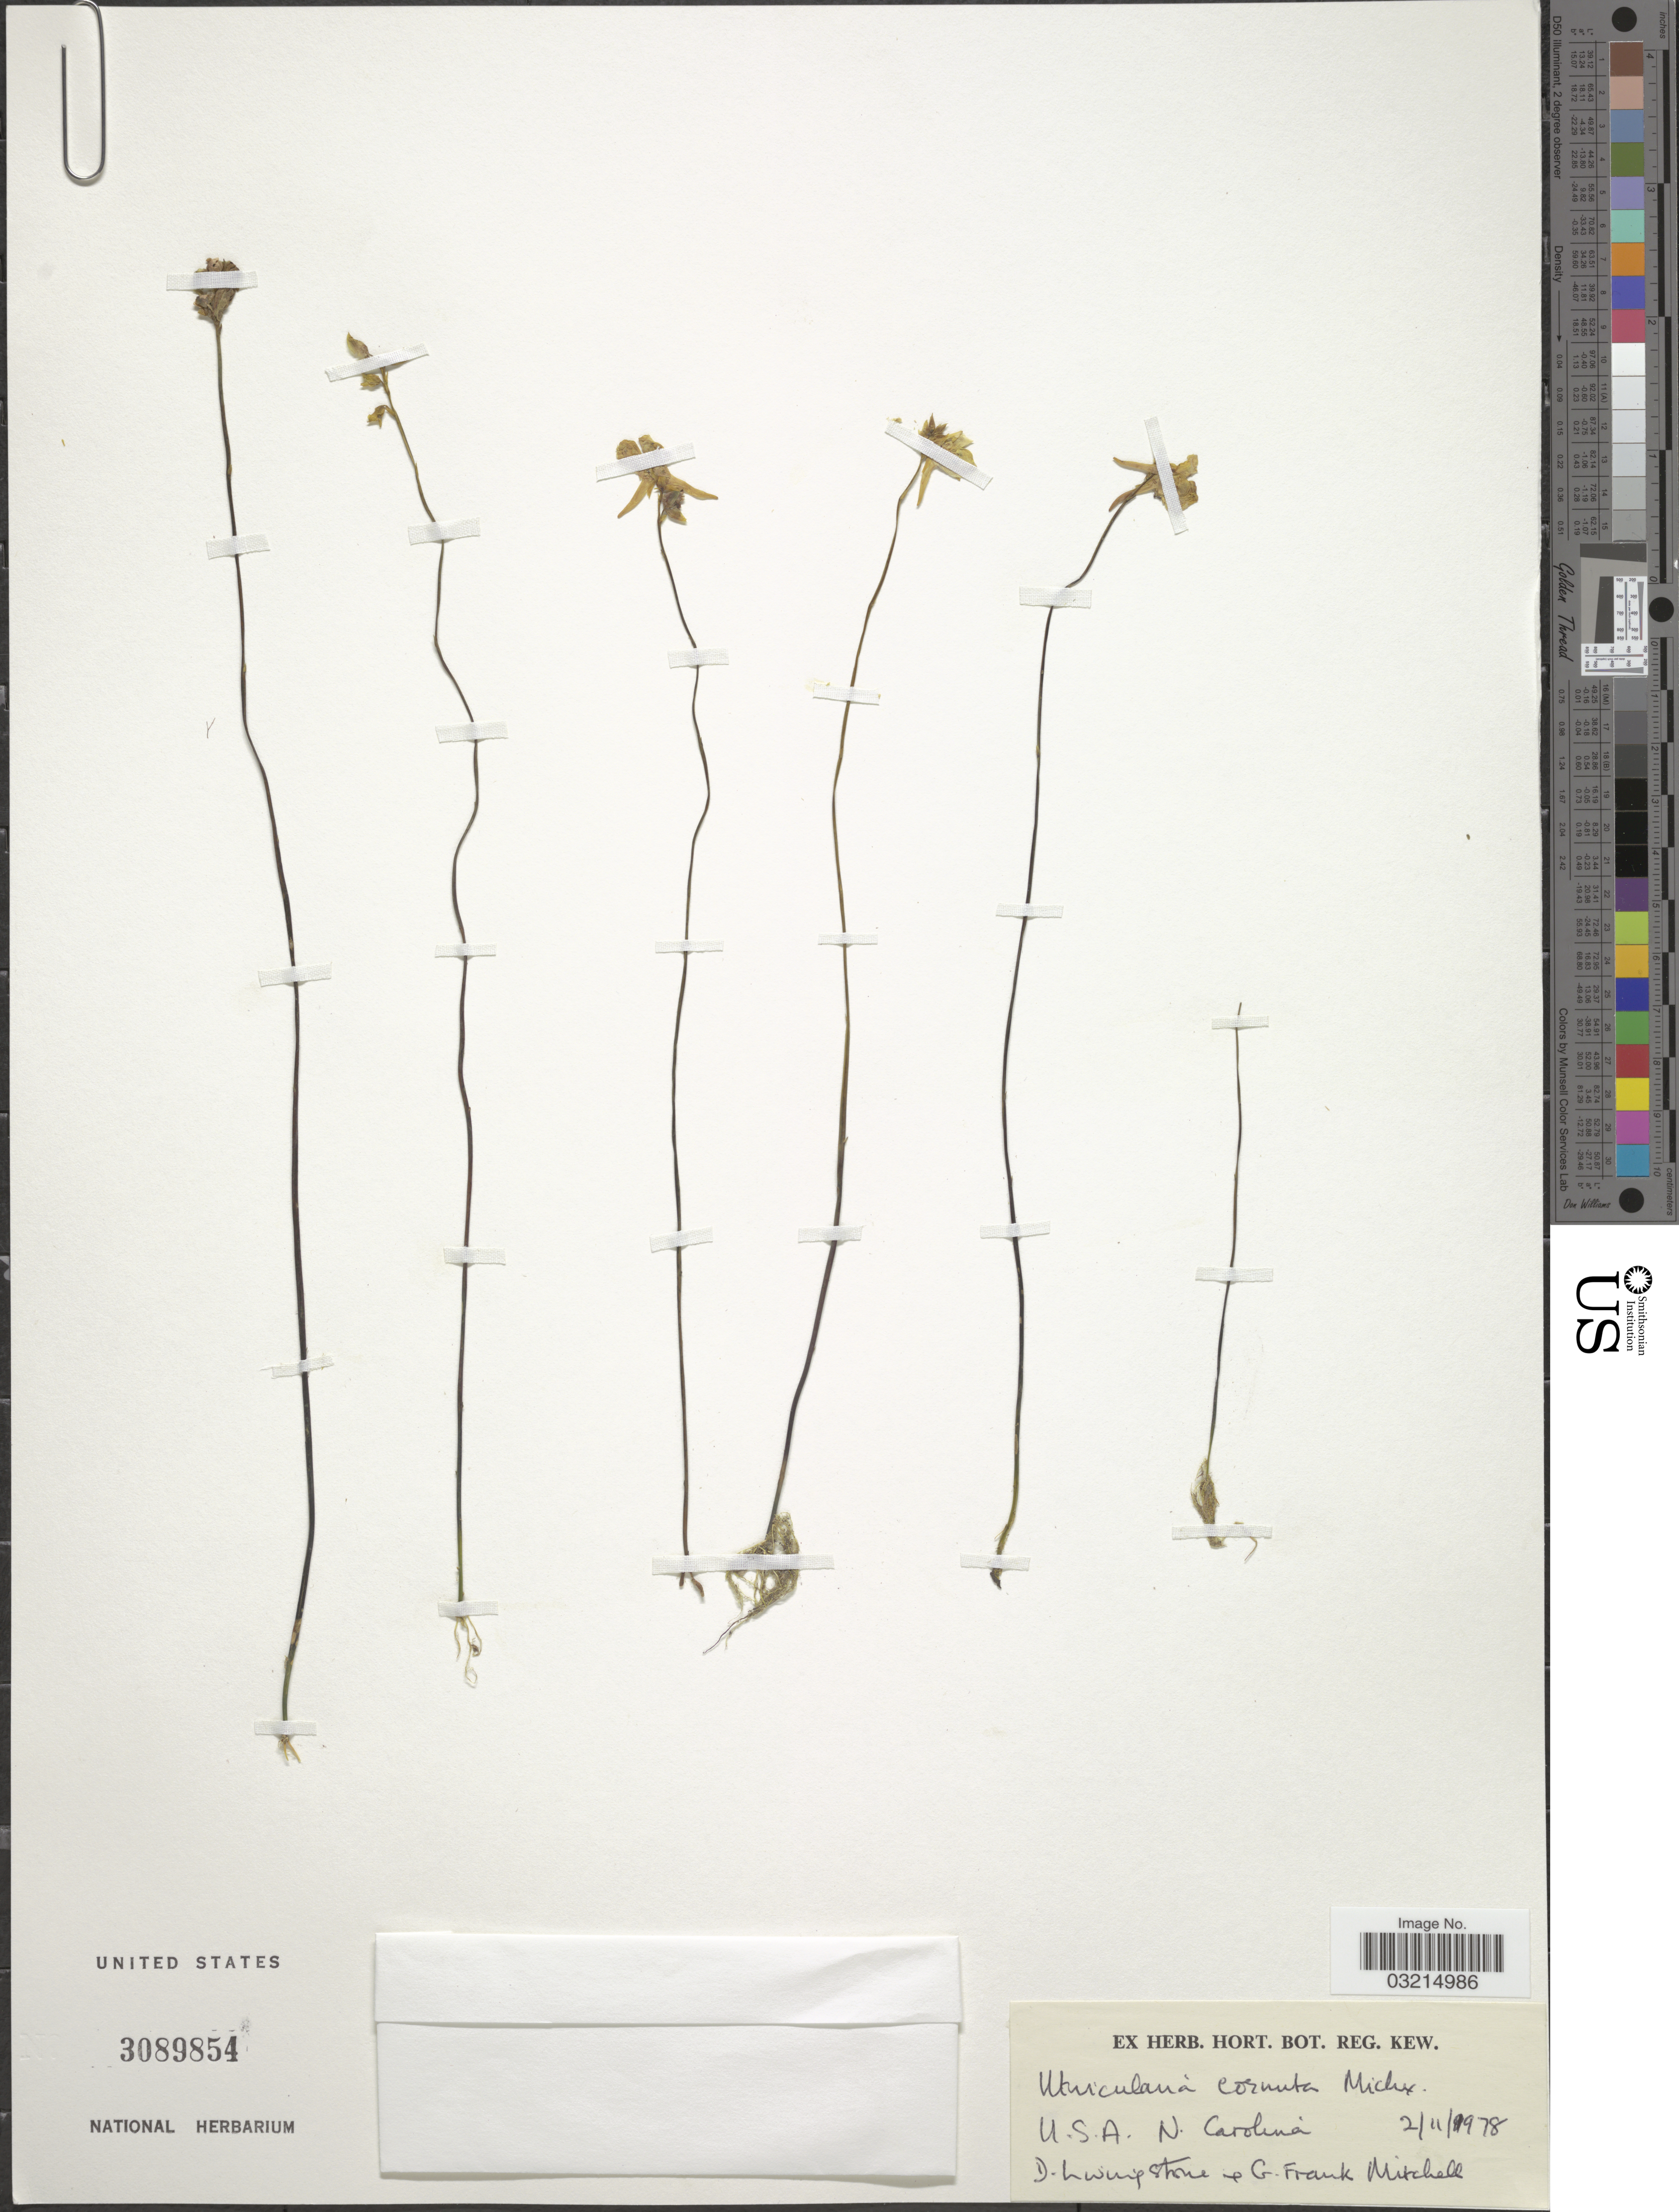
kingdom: Plantae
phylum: Tracheophyta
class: Magnoliopsida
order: Lamiales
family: Lentibulariaceae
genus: Utricularia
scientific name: Utricularia cornuta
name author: Michx.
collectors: D. Livingstone & G. Mitchell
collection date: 1978-02-11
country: United States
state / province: North Carolina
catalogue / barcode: US 3089854